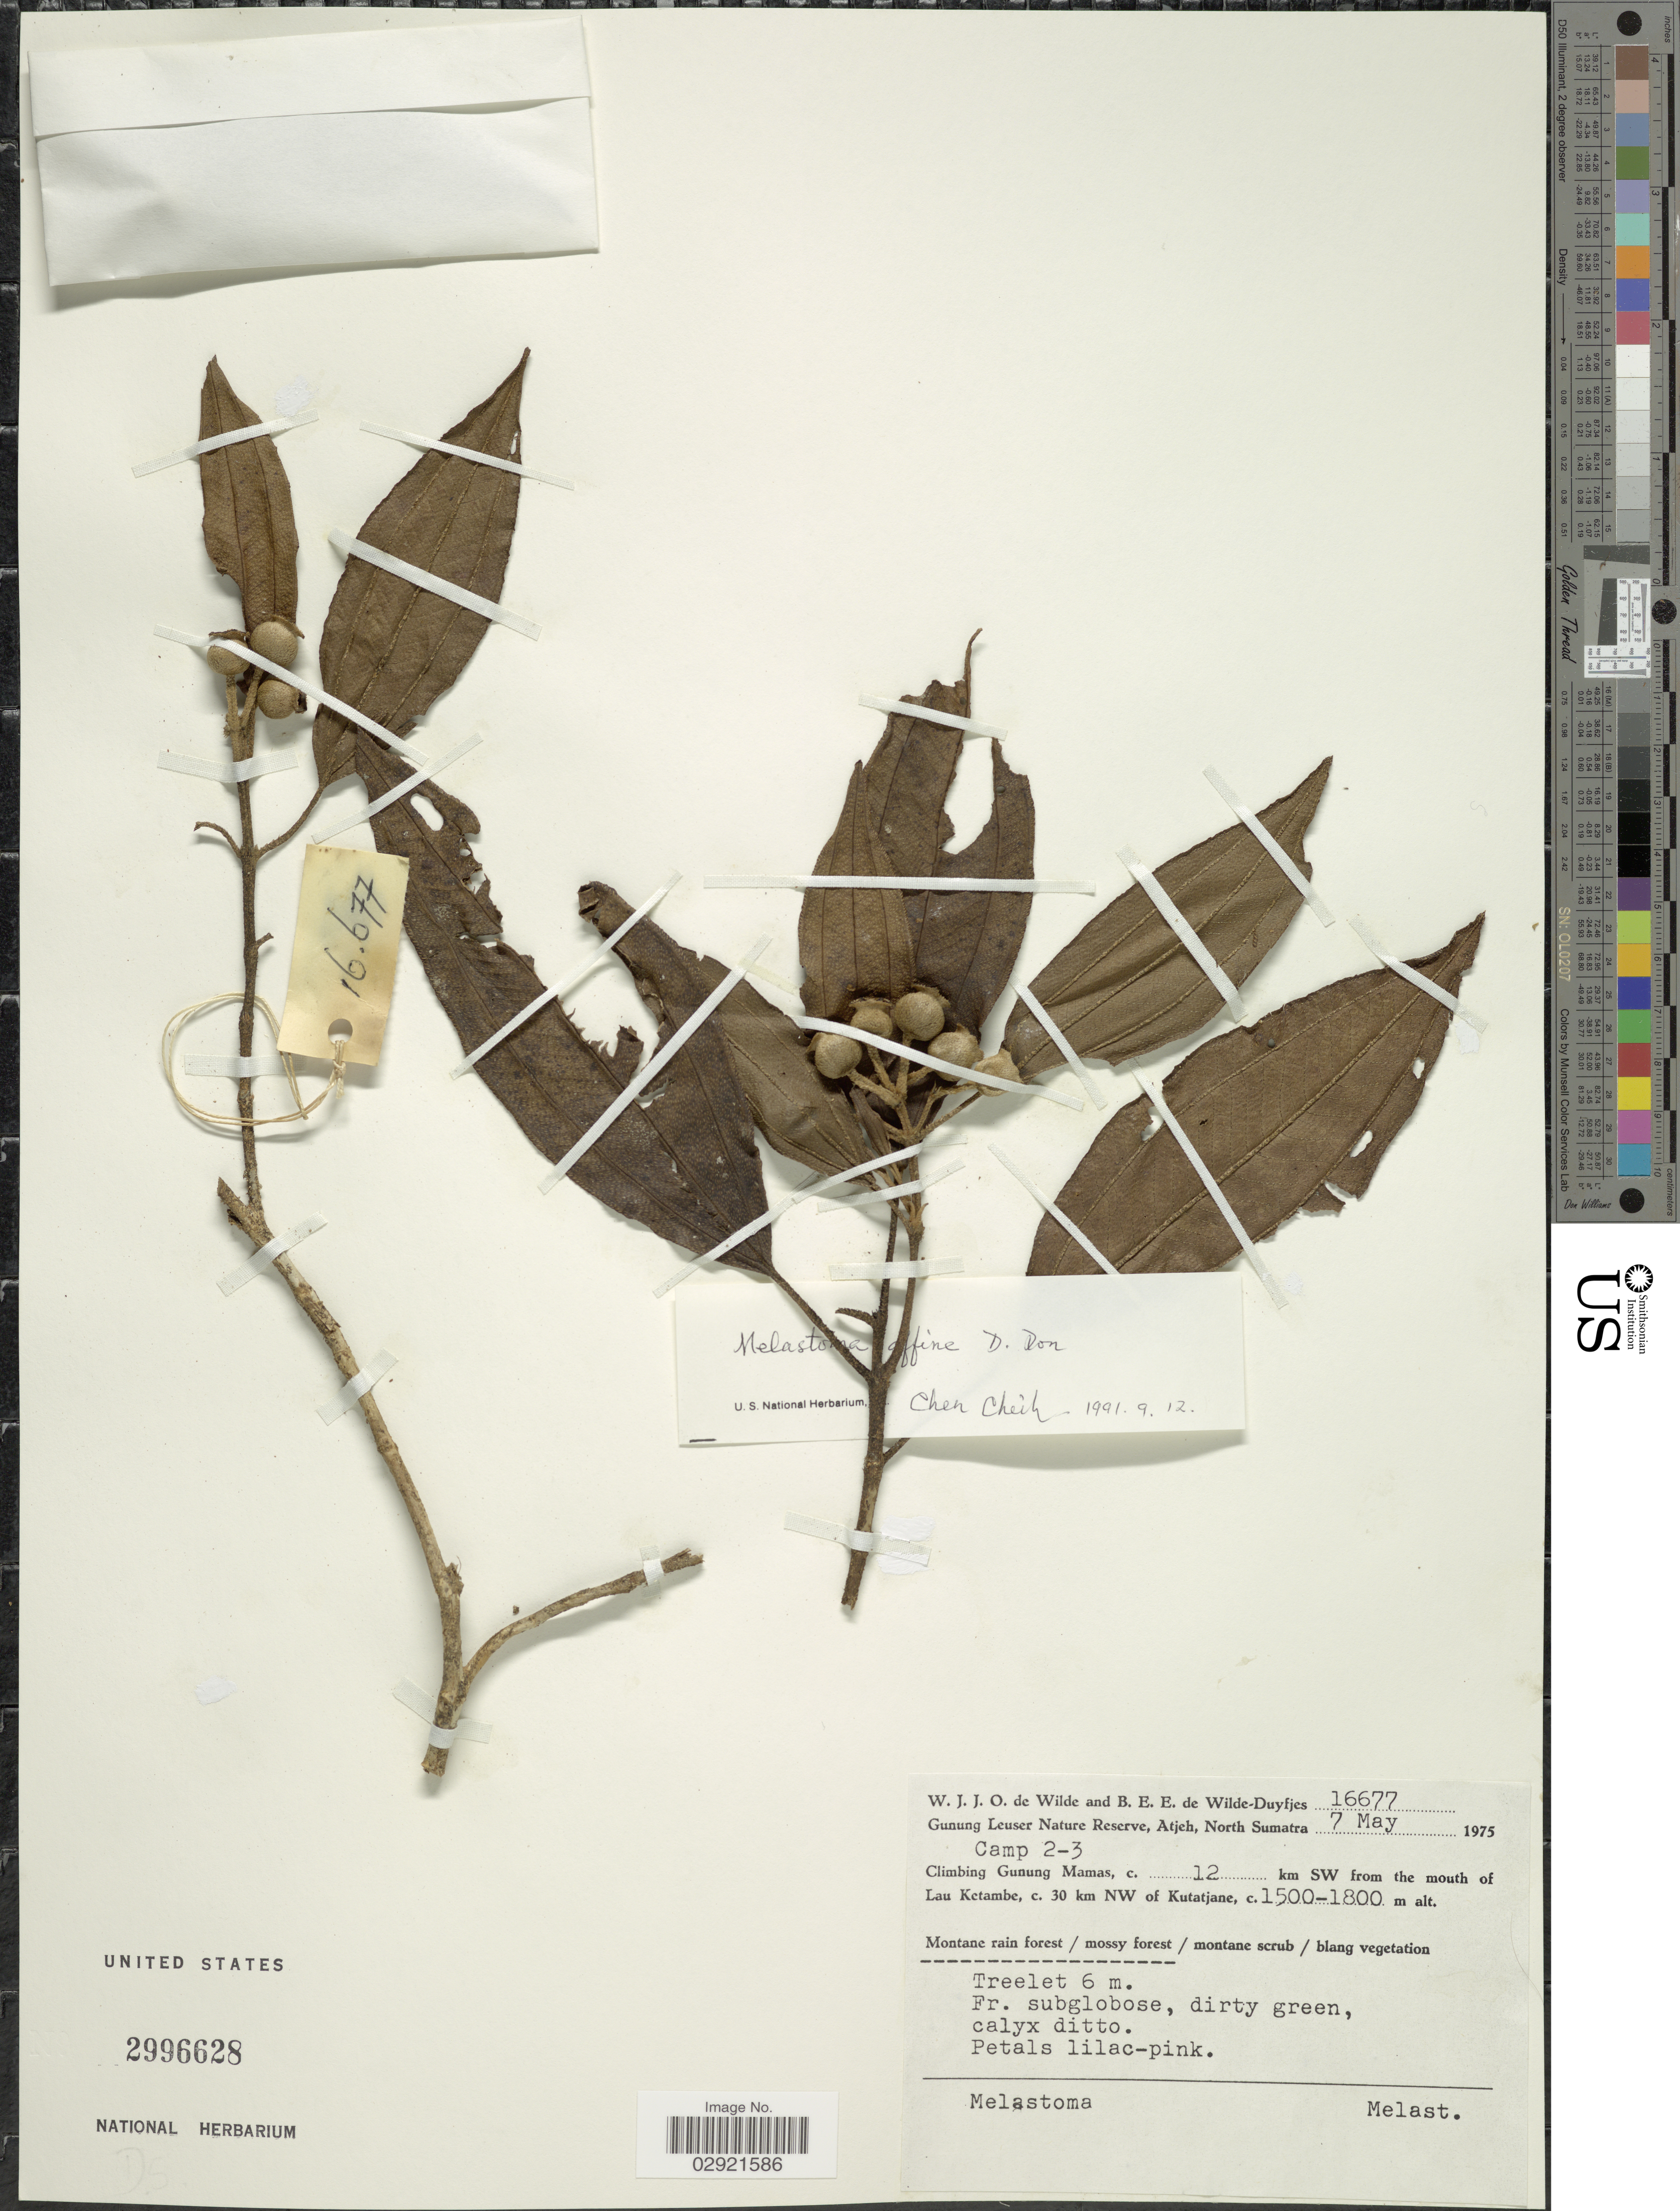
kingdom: Plantae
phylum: Tracheophyta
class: Magnoliopsida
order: Myrtales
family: Melastomataceae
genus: Melastoma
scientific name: Melastoma malabathricum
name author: L.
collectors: W. J. de Wilde & B. E. de Wilde-Duyfjes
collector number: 16677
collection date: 1975-05-07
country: Indonesia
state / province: Sumatra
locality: Gunung Leuser Nature Reserve, Atjeh, North Sumatra. Camp 2-3. Climbing Gunung Mamas, c. 12 km SW from the mouth of Lau Ketambe, c. 30 km NW of Kutatjane.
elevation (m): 1500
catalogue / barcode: US 2996628